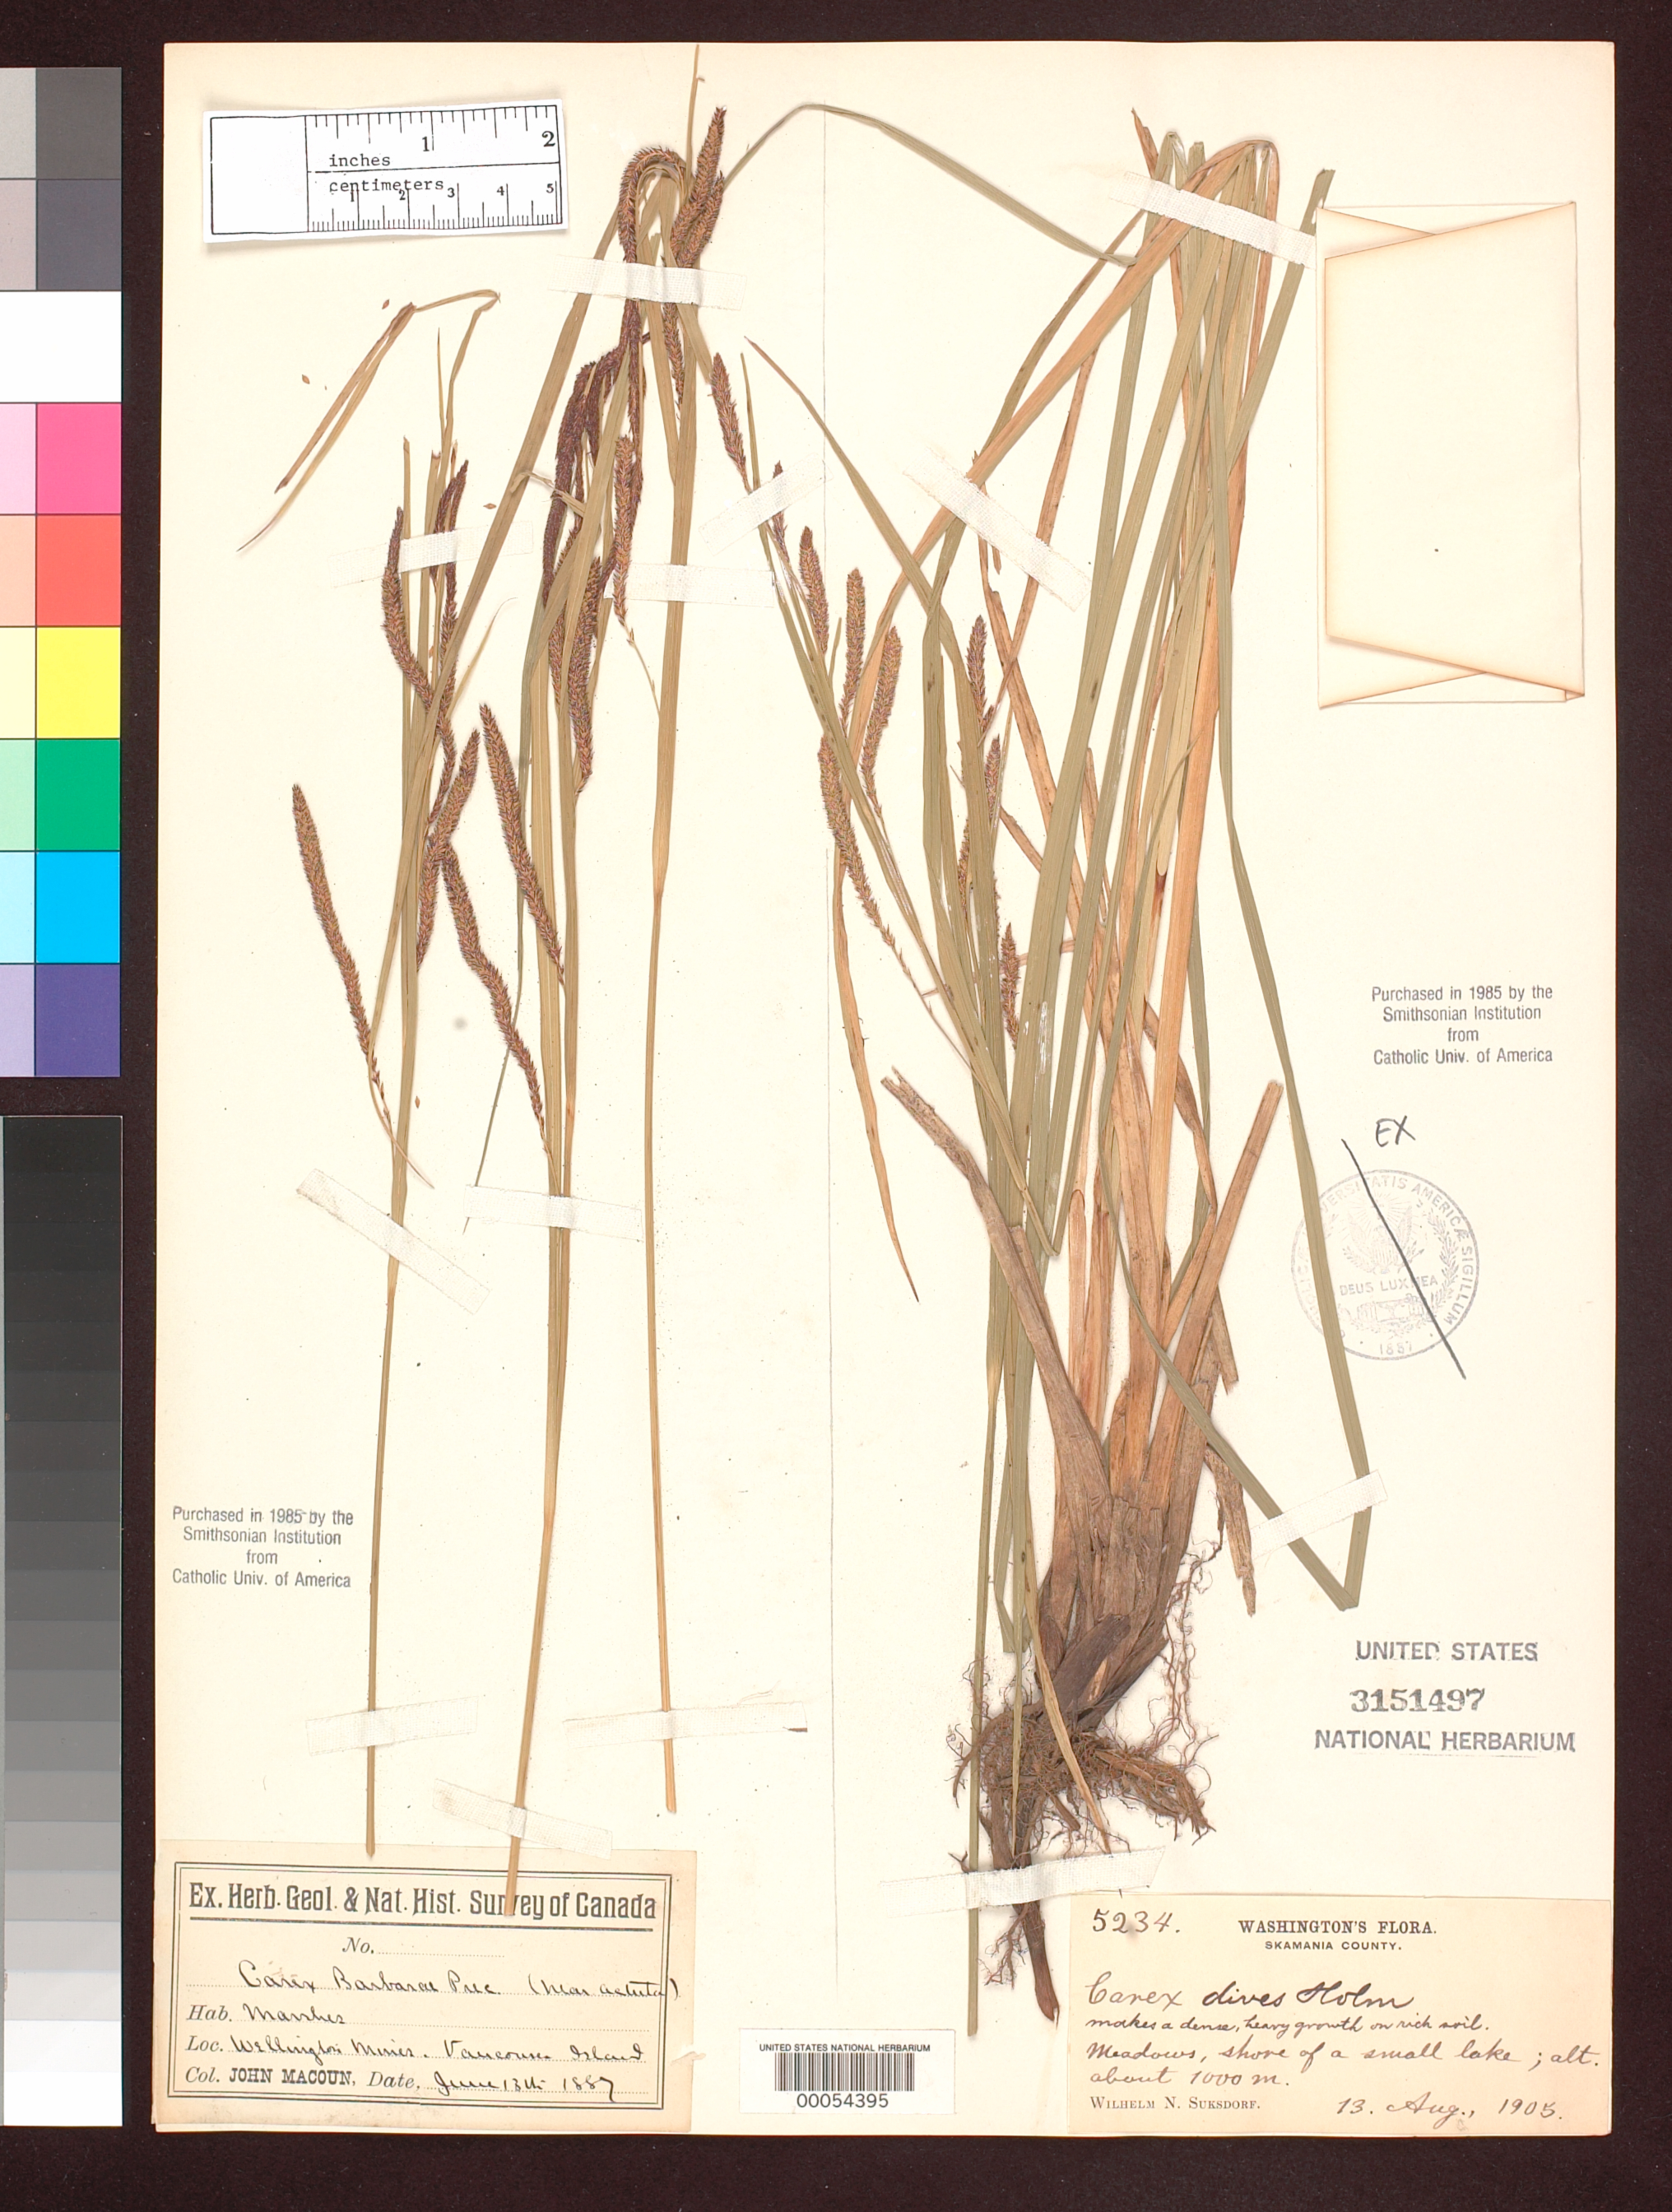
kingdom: Plantae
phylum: Tracheophyta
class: Liliopsida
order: Poales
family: Cyperaceae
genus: Carex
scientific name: Carex aquatilis var. dives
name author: (Holm) Kük.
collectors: J. Macoun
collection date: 1887-06-13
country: Canada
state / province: British Columbia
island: Vancouver Island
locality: Wellington Mines, Vancouver Island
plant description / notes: Currently accepted name as cited by L.A. Standley, Syst. Bot. Monogr. 7: 55 (1985).; Apparently original material of Carex dives Holm but not cited in protologue and not a type (see Reveal 2013). Mounted on same sheet with Suksdorf 5234 (Washington, USA).; Specimen purchased in 1985 by the Smithsonian Institution from Catholic Univ. of America [LCU].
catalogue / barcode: US 100575